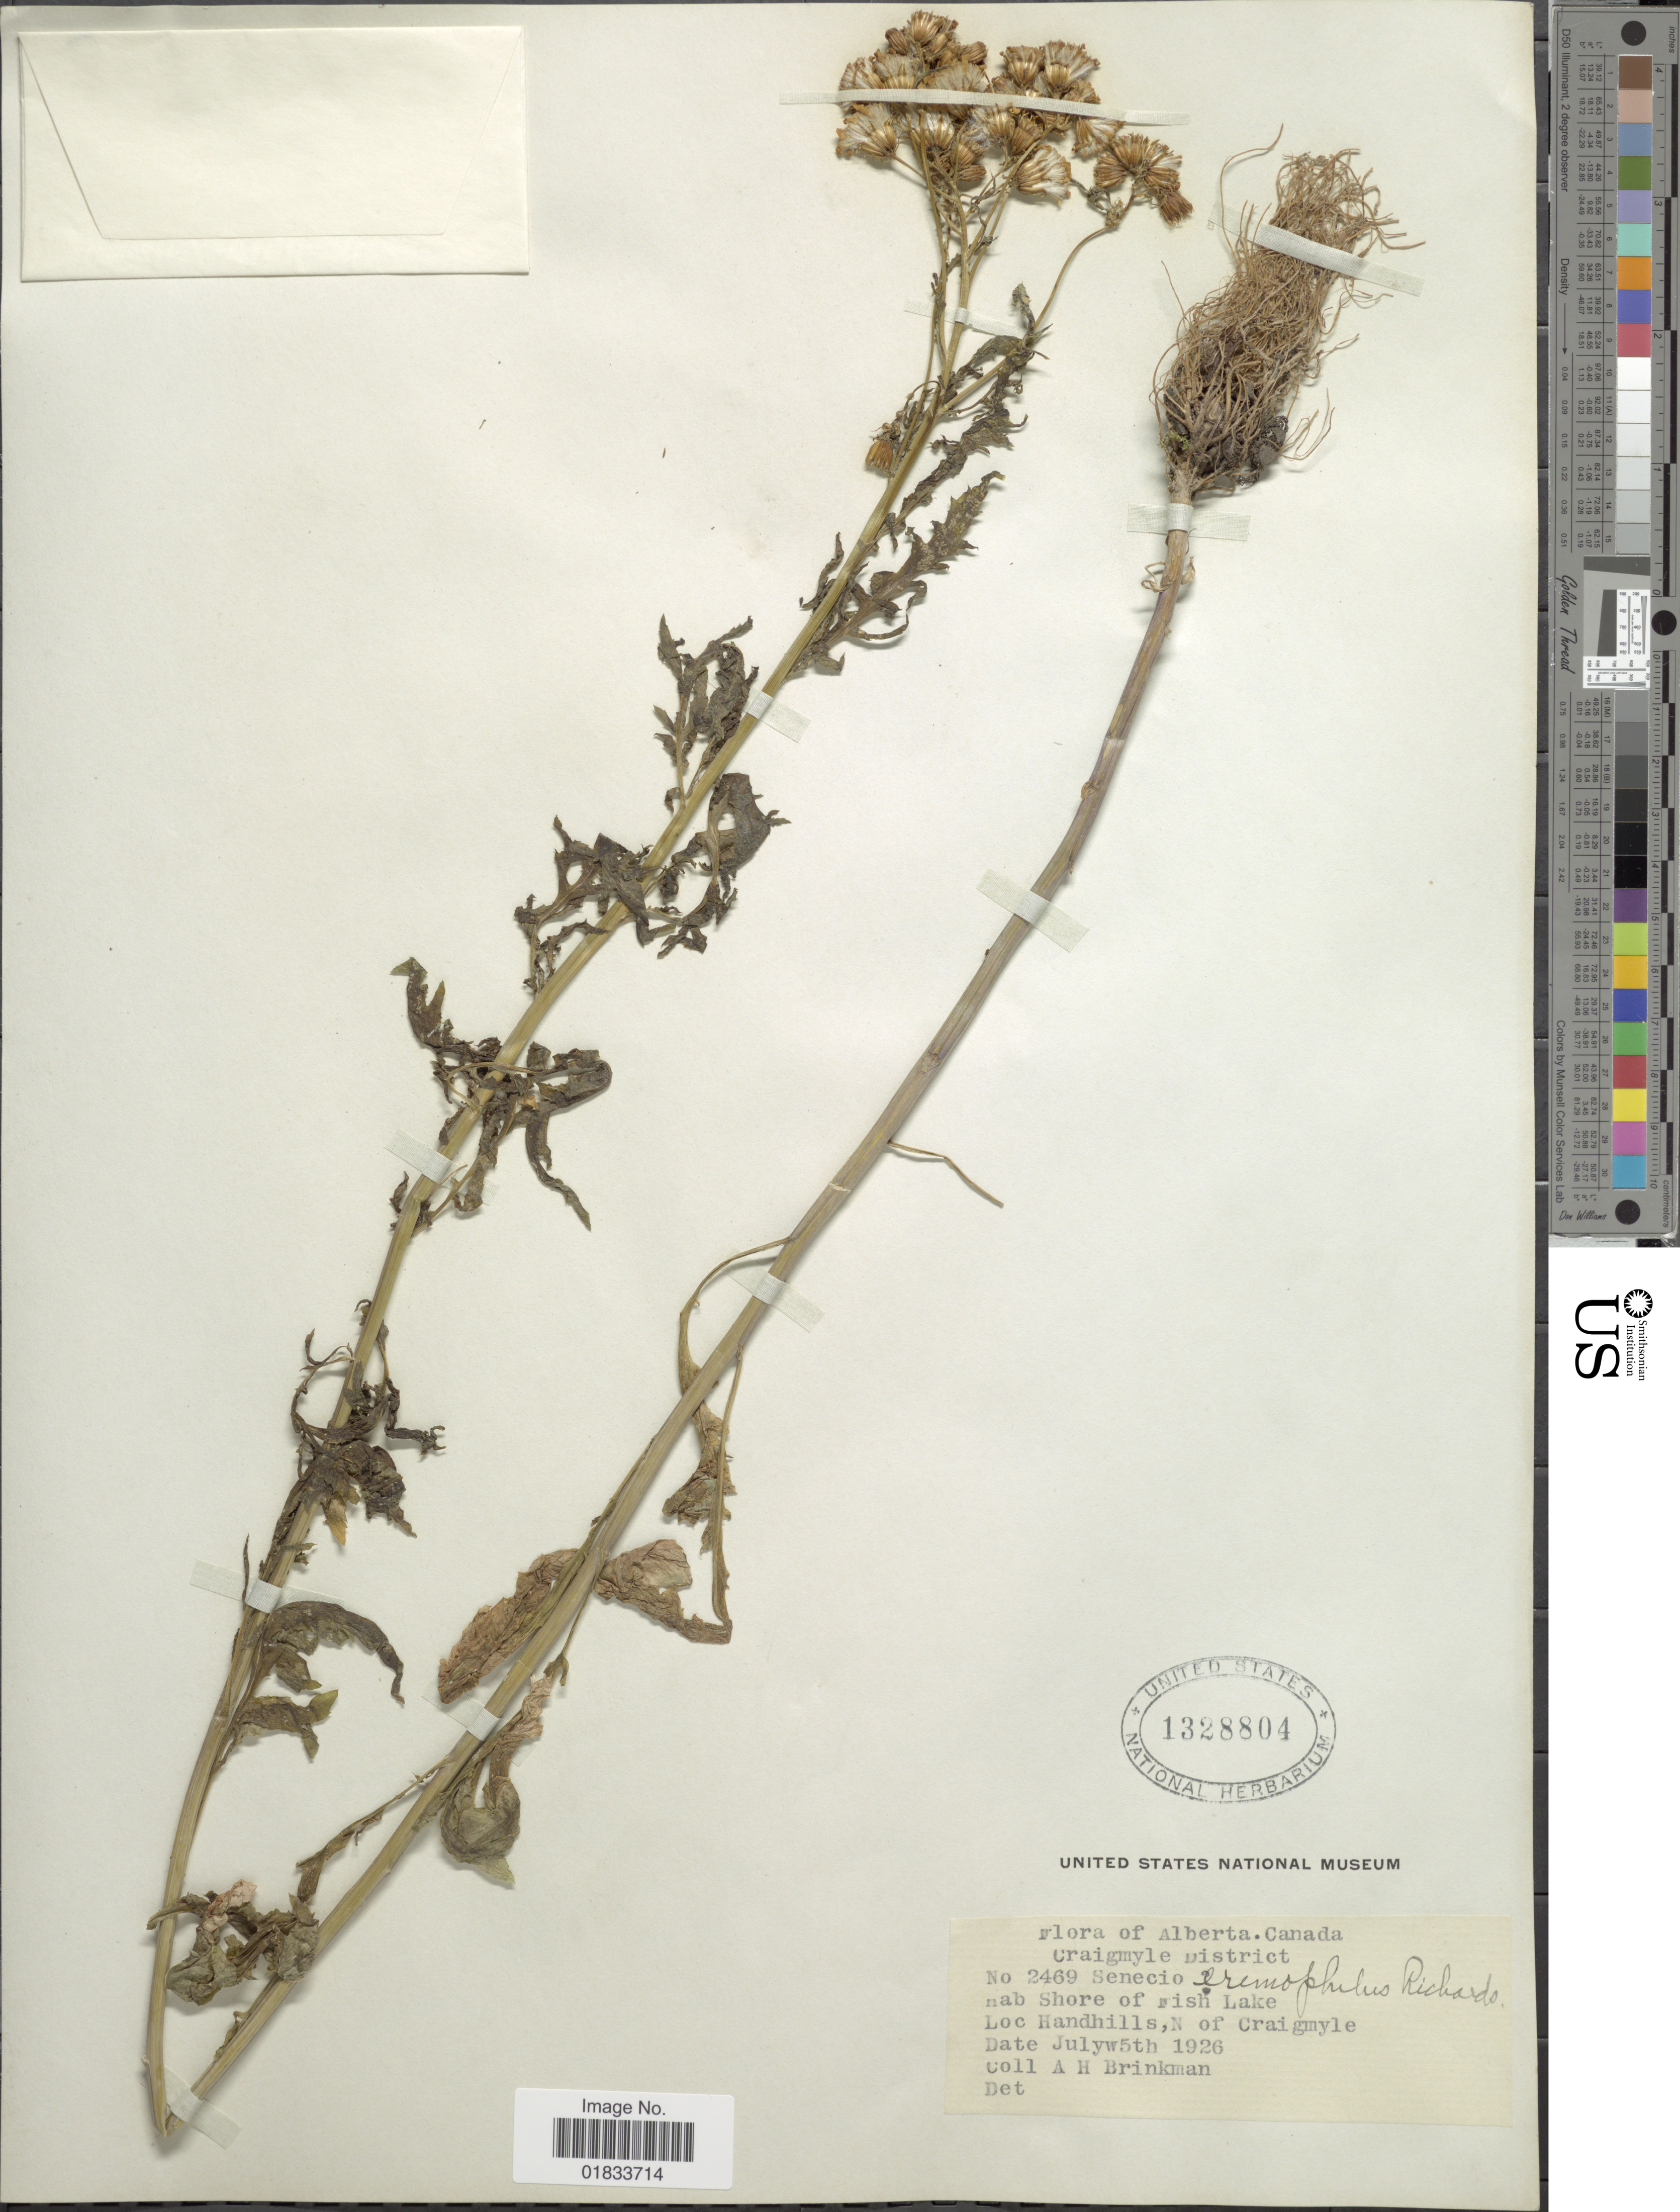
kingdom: Plantae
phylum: Tracheophyta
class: Magnoliopsida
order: Asterales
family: Asteraceae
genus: Senecio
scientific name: Senecio eremophilus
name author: Richardson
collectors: A. Brinkman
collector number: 2469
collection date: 1926-07-05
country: Canada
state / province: Alberta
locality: Craigmyle District, Shore of Fish Lake, Handhills, N of Craigmyle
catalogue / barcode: US 1328804